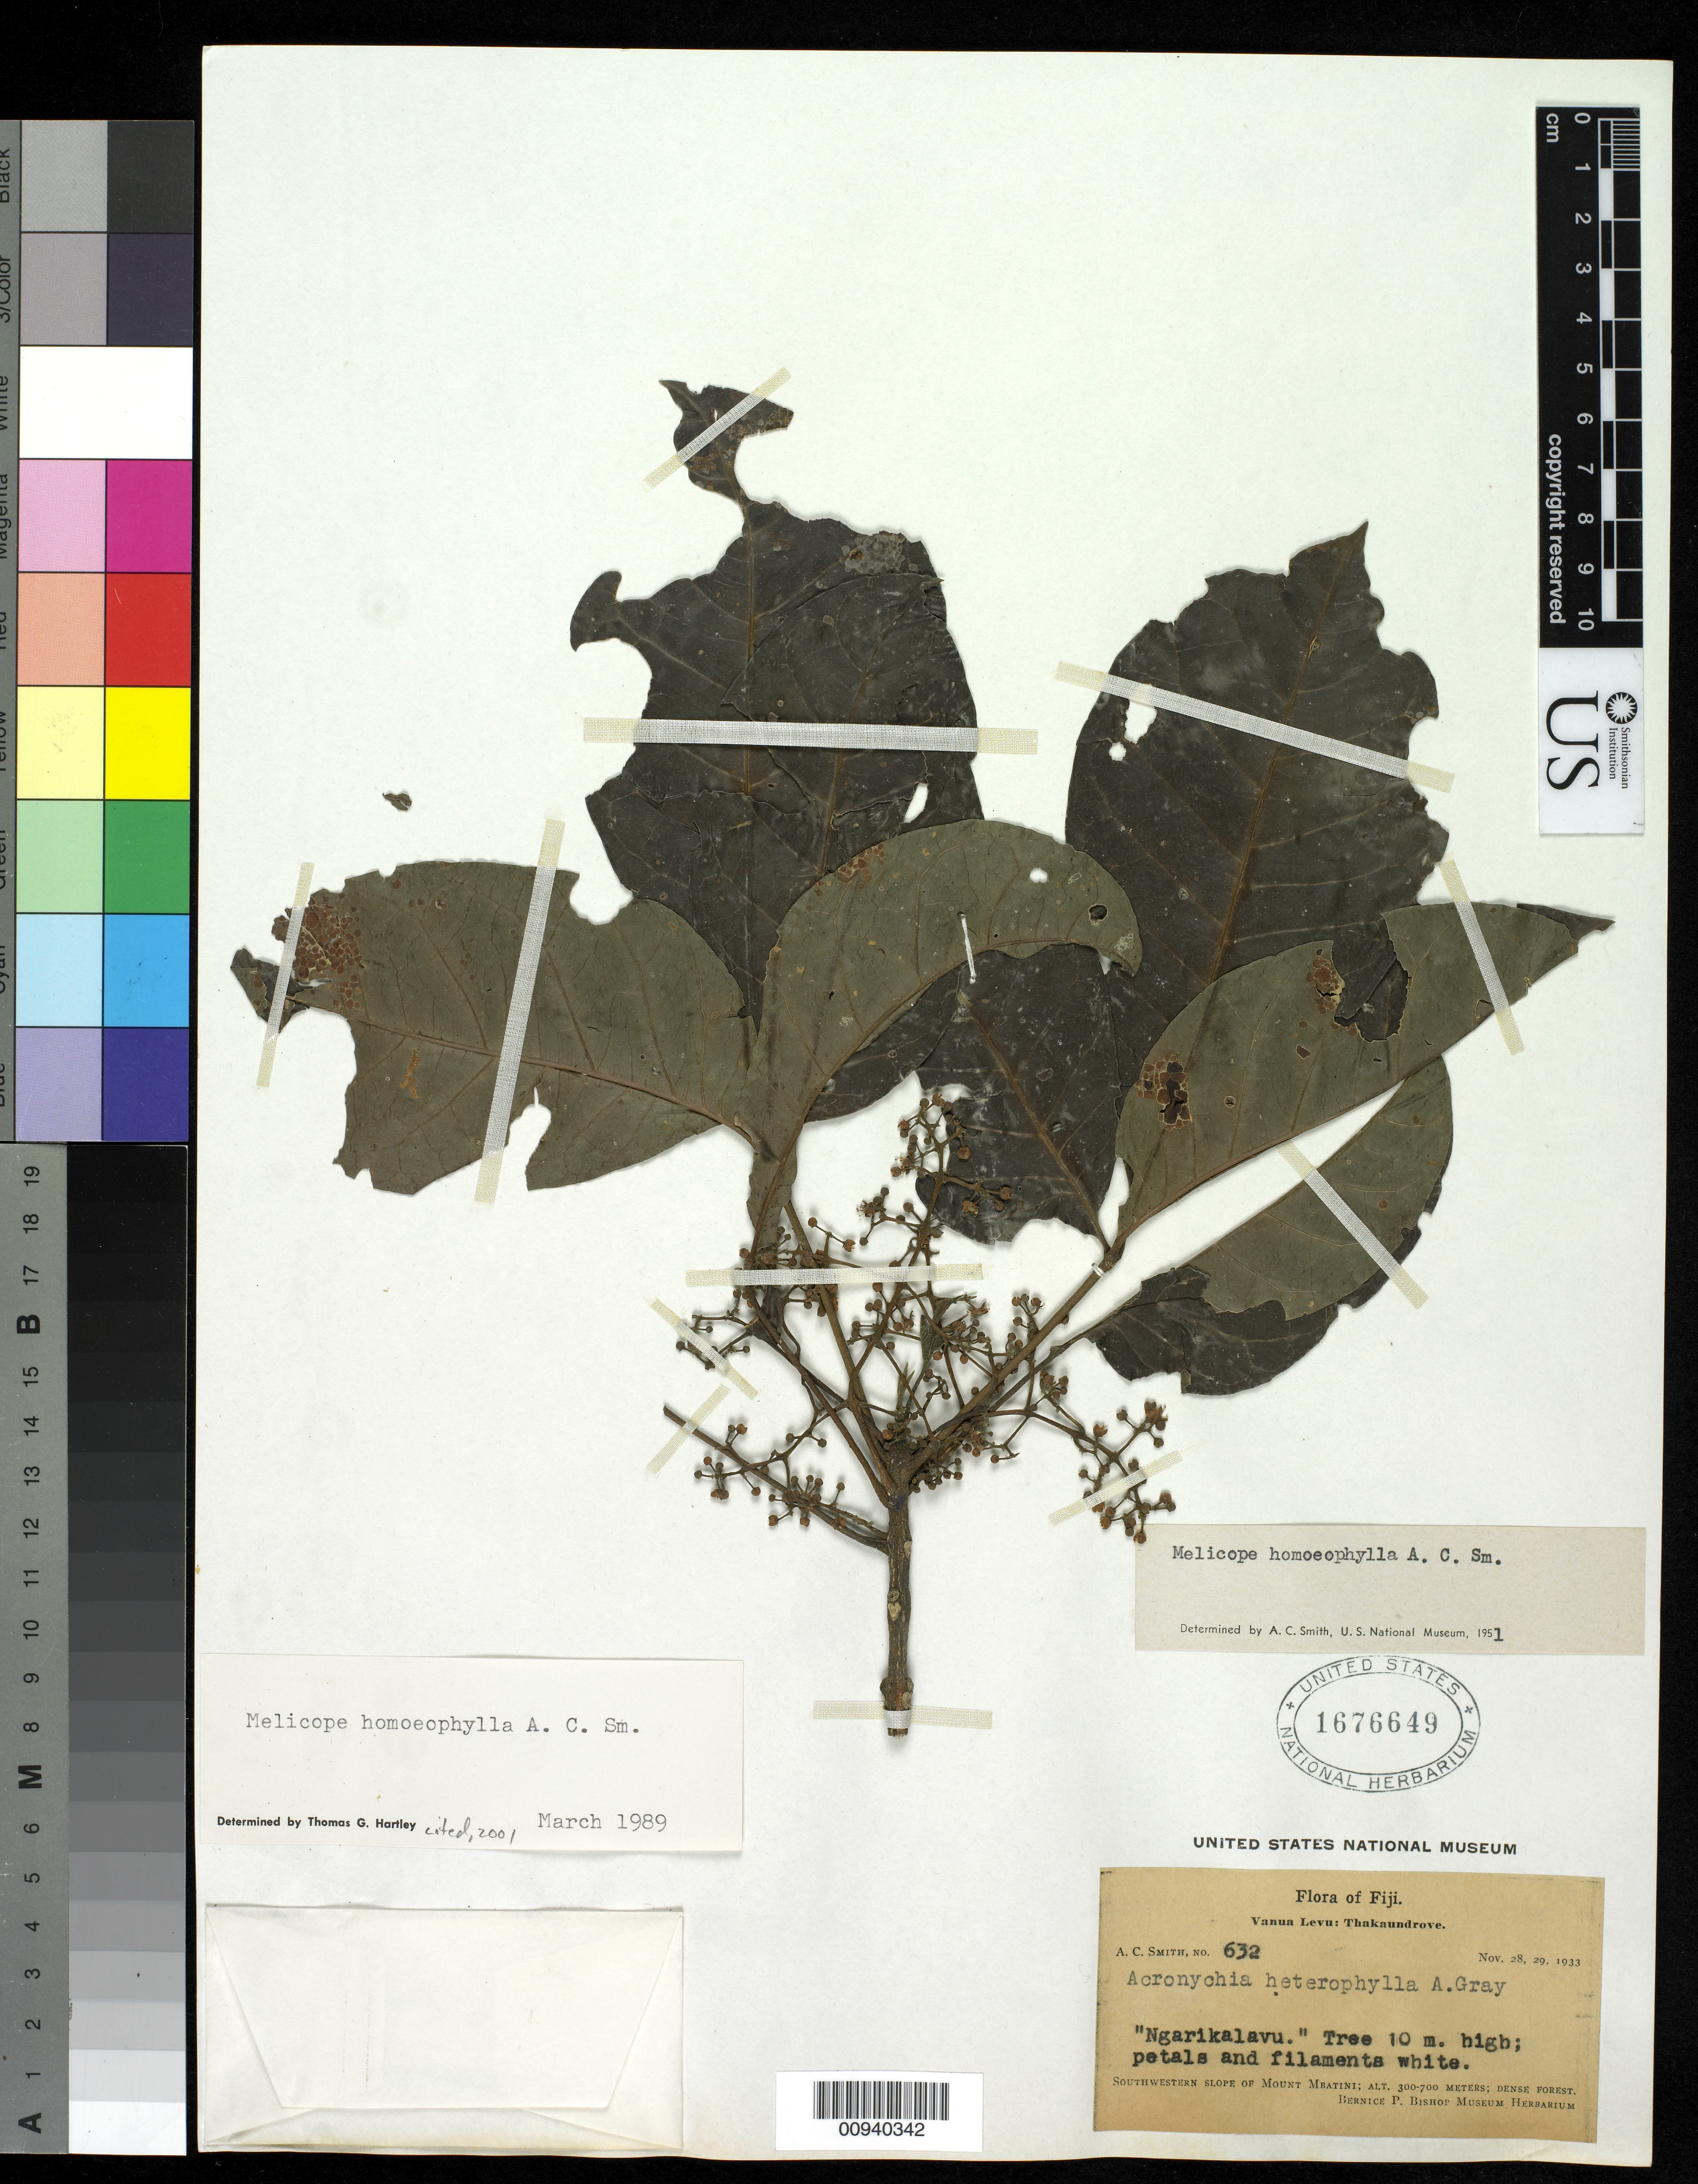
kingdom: Plantae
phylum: Tracheophyta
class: Magnoliopsida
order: Sapindales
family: Rutaceae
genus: Melicope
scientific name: Melicope homoeophylla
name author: A.C. Sm.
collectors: C. A. Smith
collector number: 632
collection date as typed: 28 Nov 1933 to 29 Nov 1933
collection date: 1933-11-28/1933-11-29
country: Fiji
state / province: Northern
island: Vanua Levu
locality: Thakaundrove. Southwestern slope of Mount Mbatini.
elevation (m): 300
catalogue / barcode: US 1676649